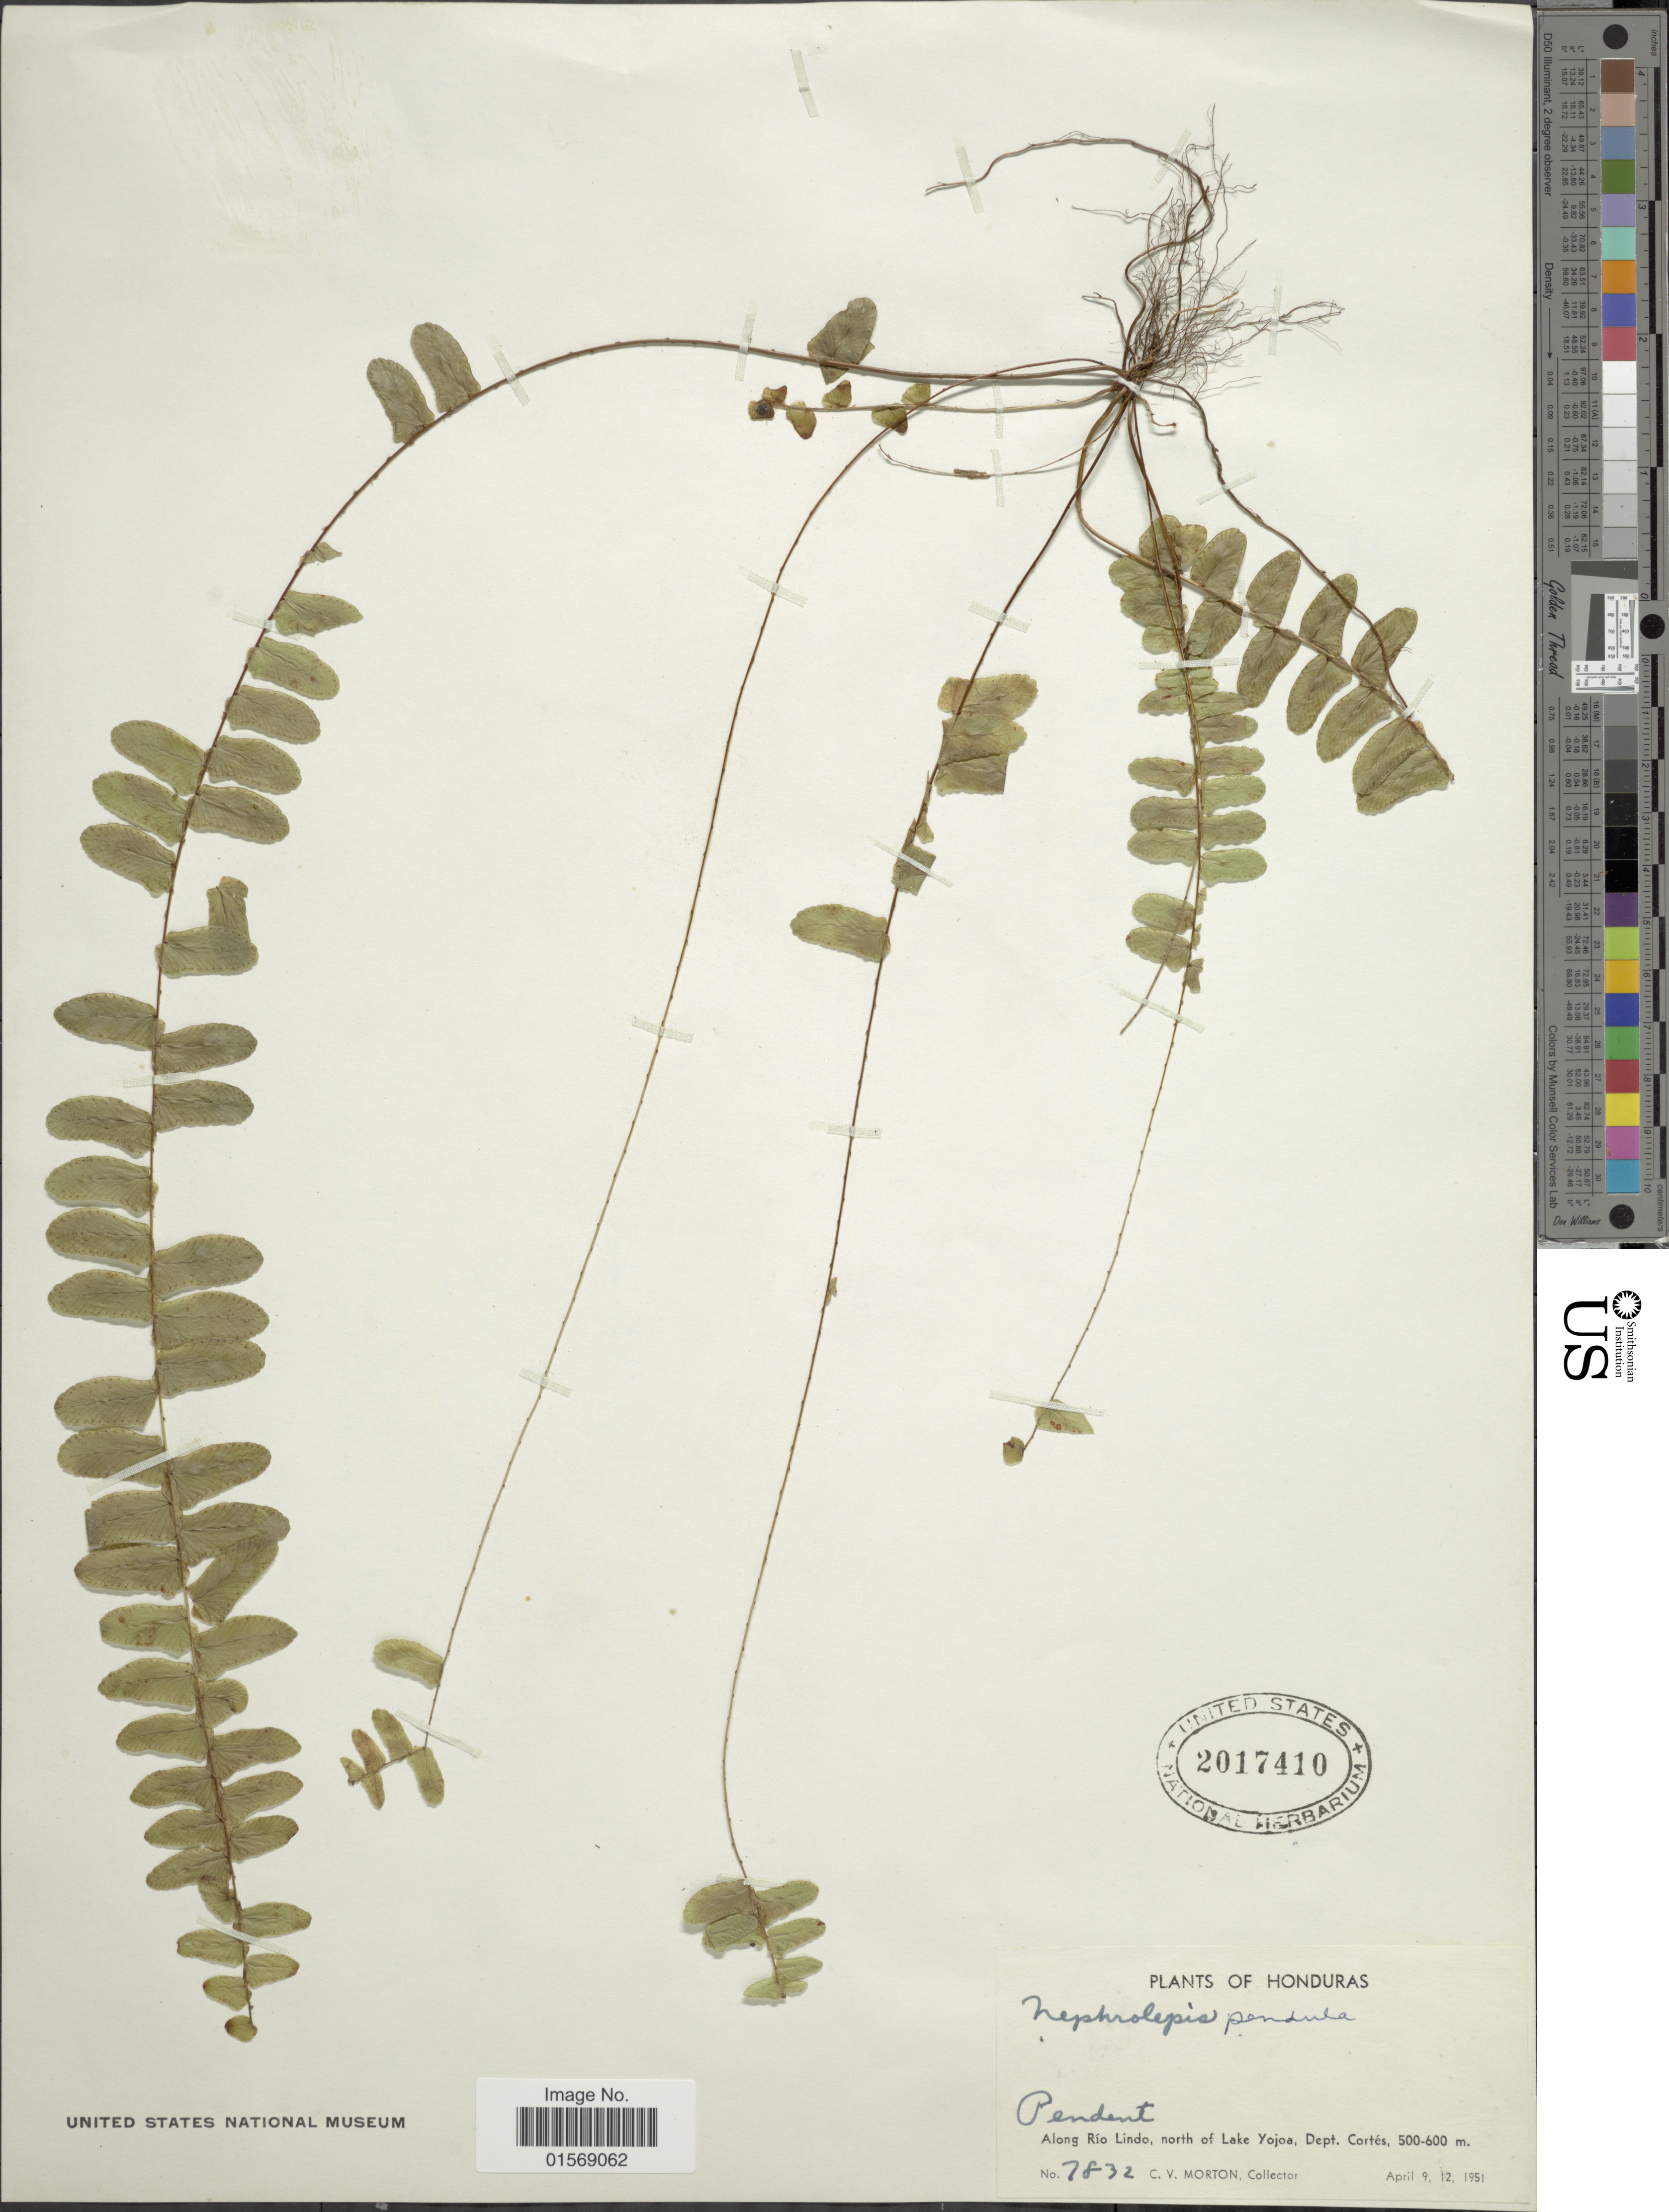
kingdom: Plantae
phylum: Tracheophyta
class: Polypodiopsida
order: Polypodiales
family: Nephrolepidaceae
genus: Nephrolepis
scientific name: Nephrolepis pendula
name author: (Raddi) J. Sm.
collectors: C. V. Morton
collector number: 7832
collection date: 1951-04-09/1951-04-12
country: Honduras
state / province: Cortés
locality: Honduras. Along Rio Lindo, north of Lake Yojoa. Dept. Cortes.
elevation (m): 500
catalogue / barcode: US 2017410